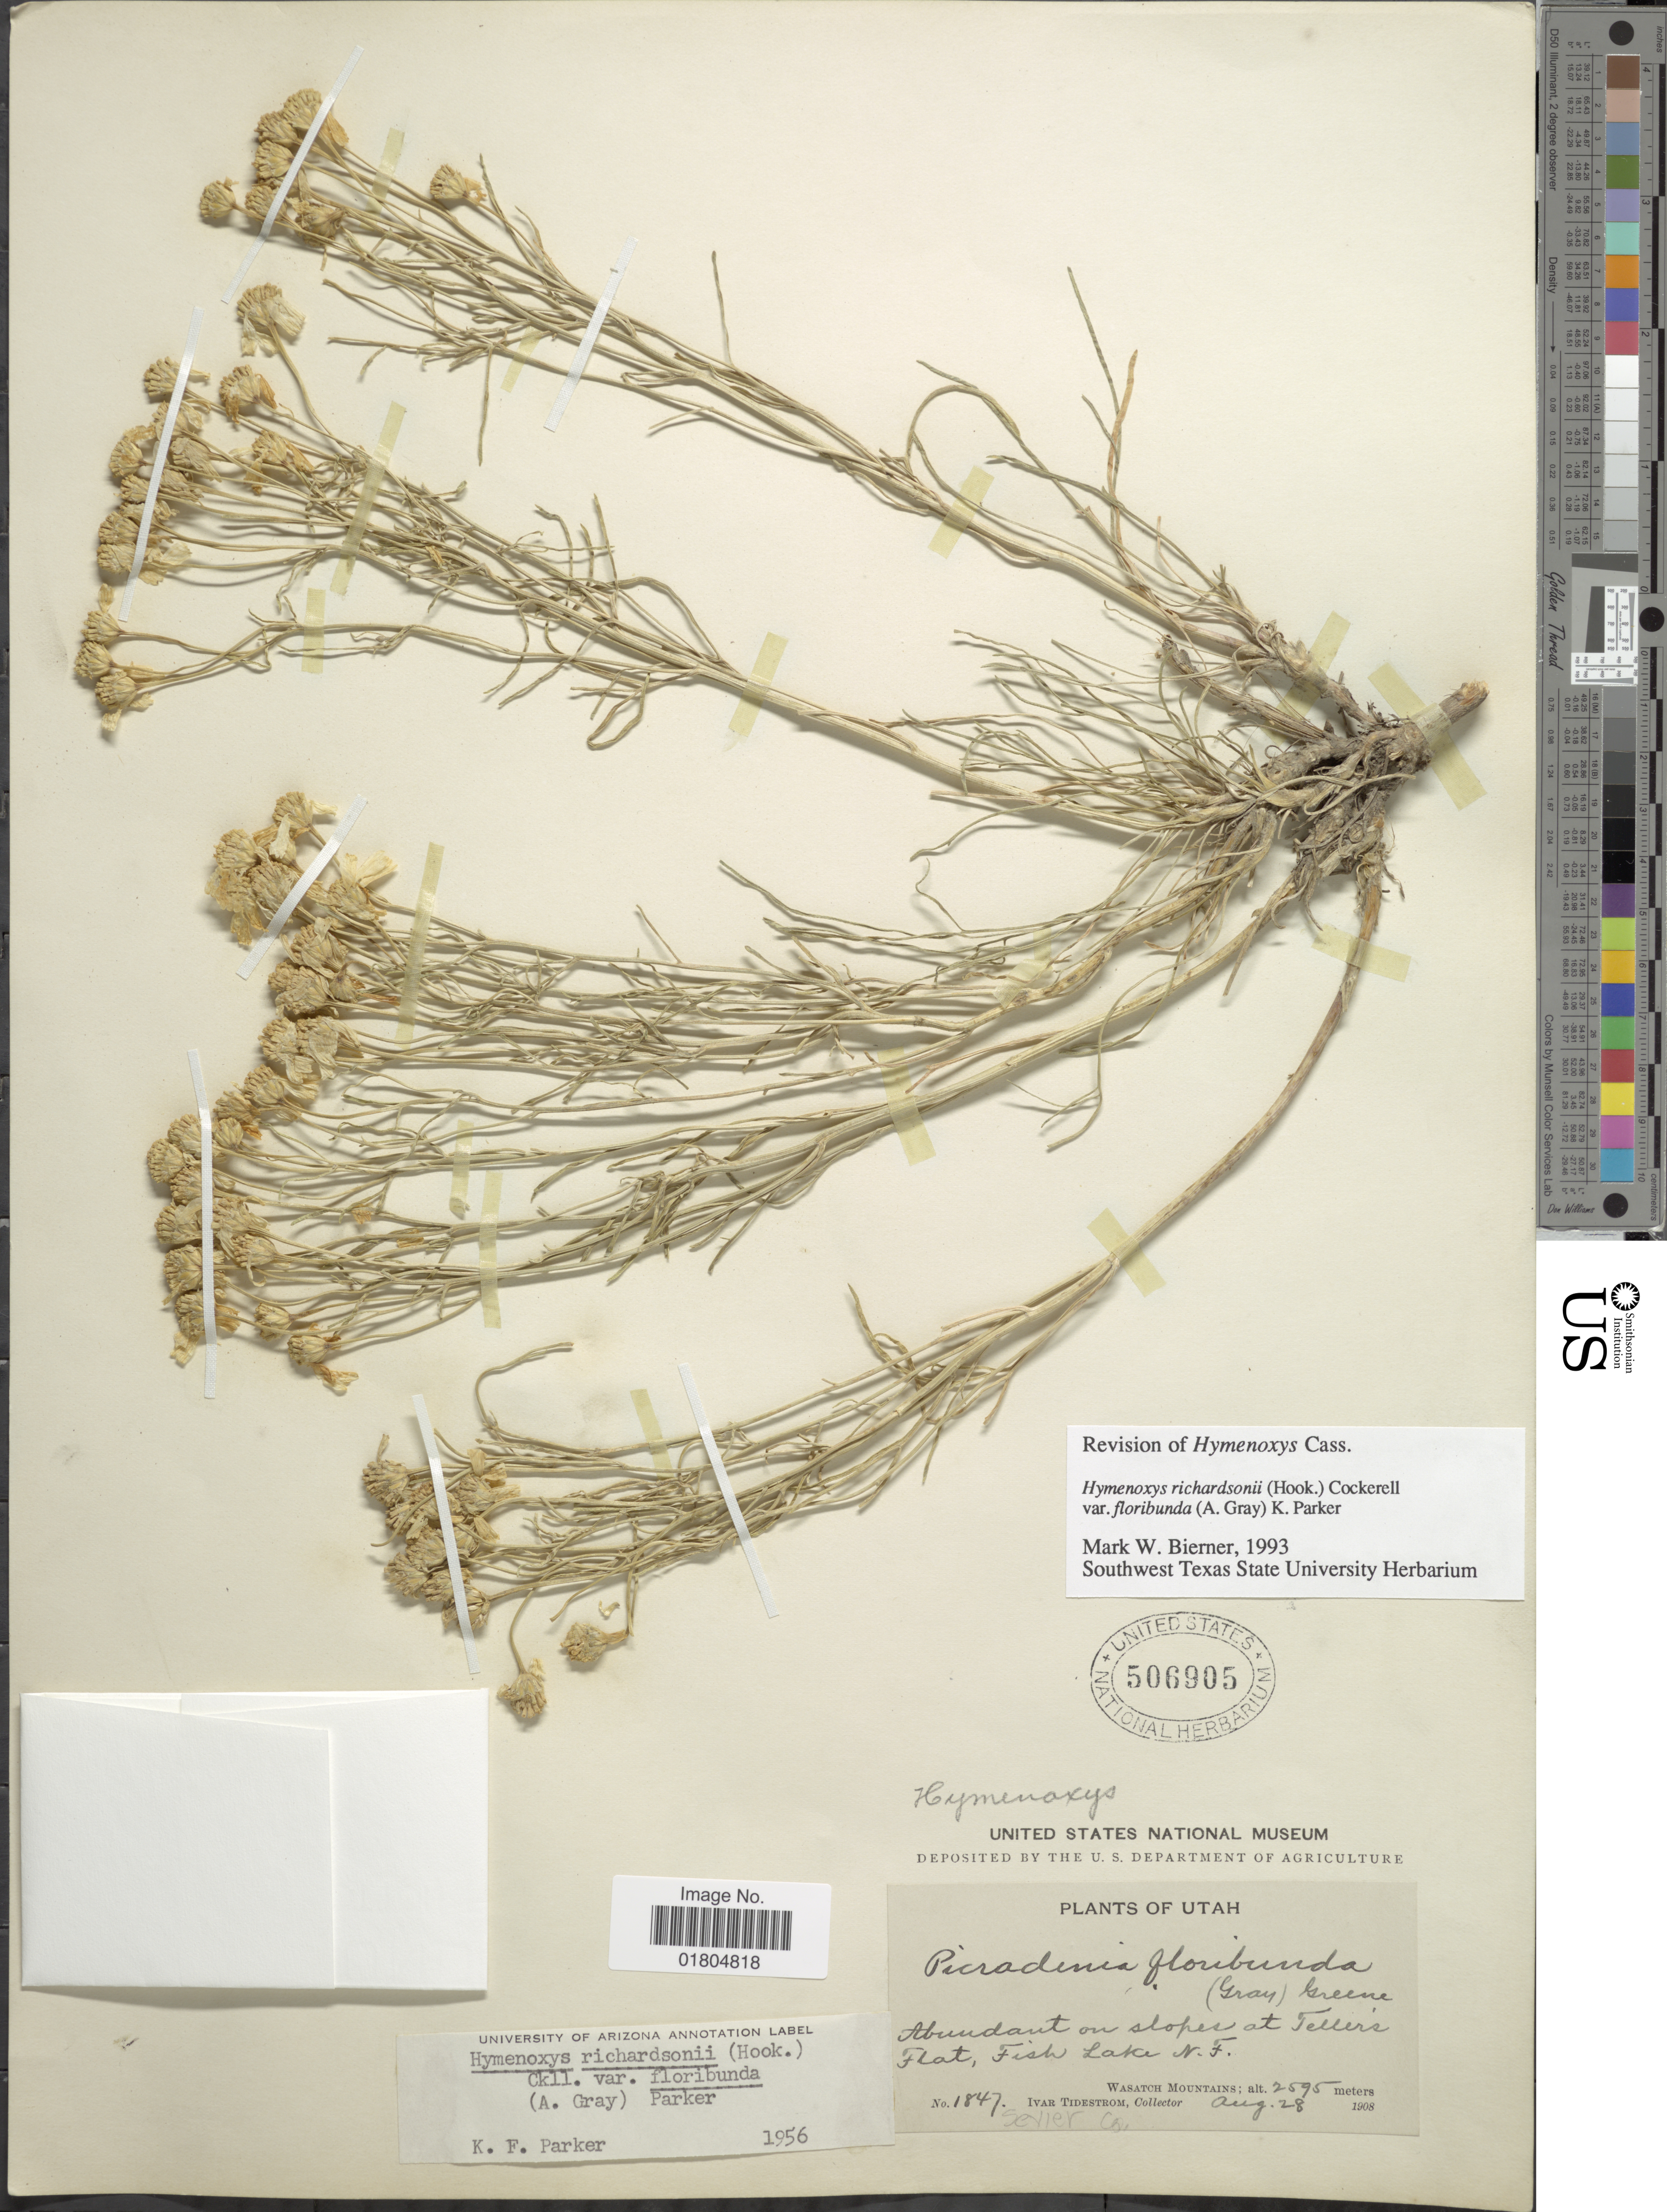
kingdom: Plantae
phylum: Tracheophyta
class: Magnoliopsida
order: Asterales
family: Asteraceae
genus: Hymenoxys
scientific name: Hymenoxys richardsonii var. floribunda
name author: (A. Gray) K.F. Parker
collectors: I. F. Tidestrom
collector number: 1847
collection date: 1908-08-28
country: United States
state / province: Utah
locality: On slopes at Teller's Flat, Fish Lake N. F. Wasatch Mountains, Sevier Co.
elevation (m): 2595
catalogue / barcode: US 506905